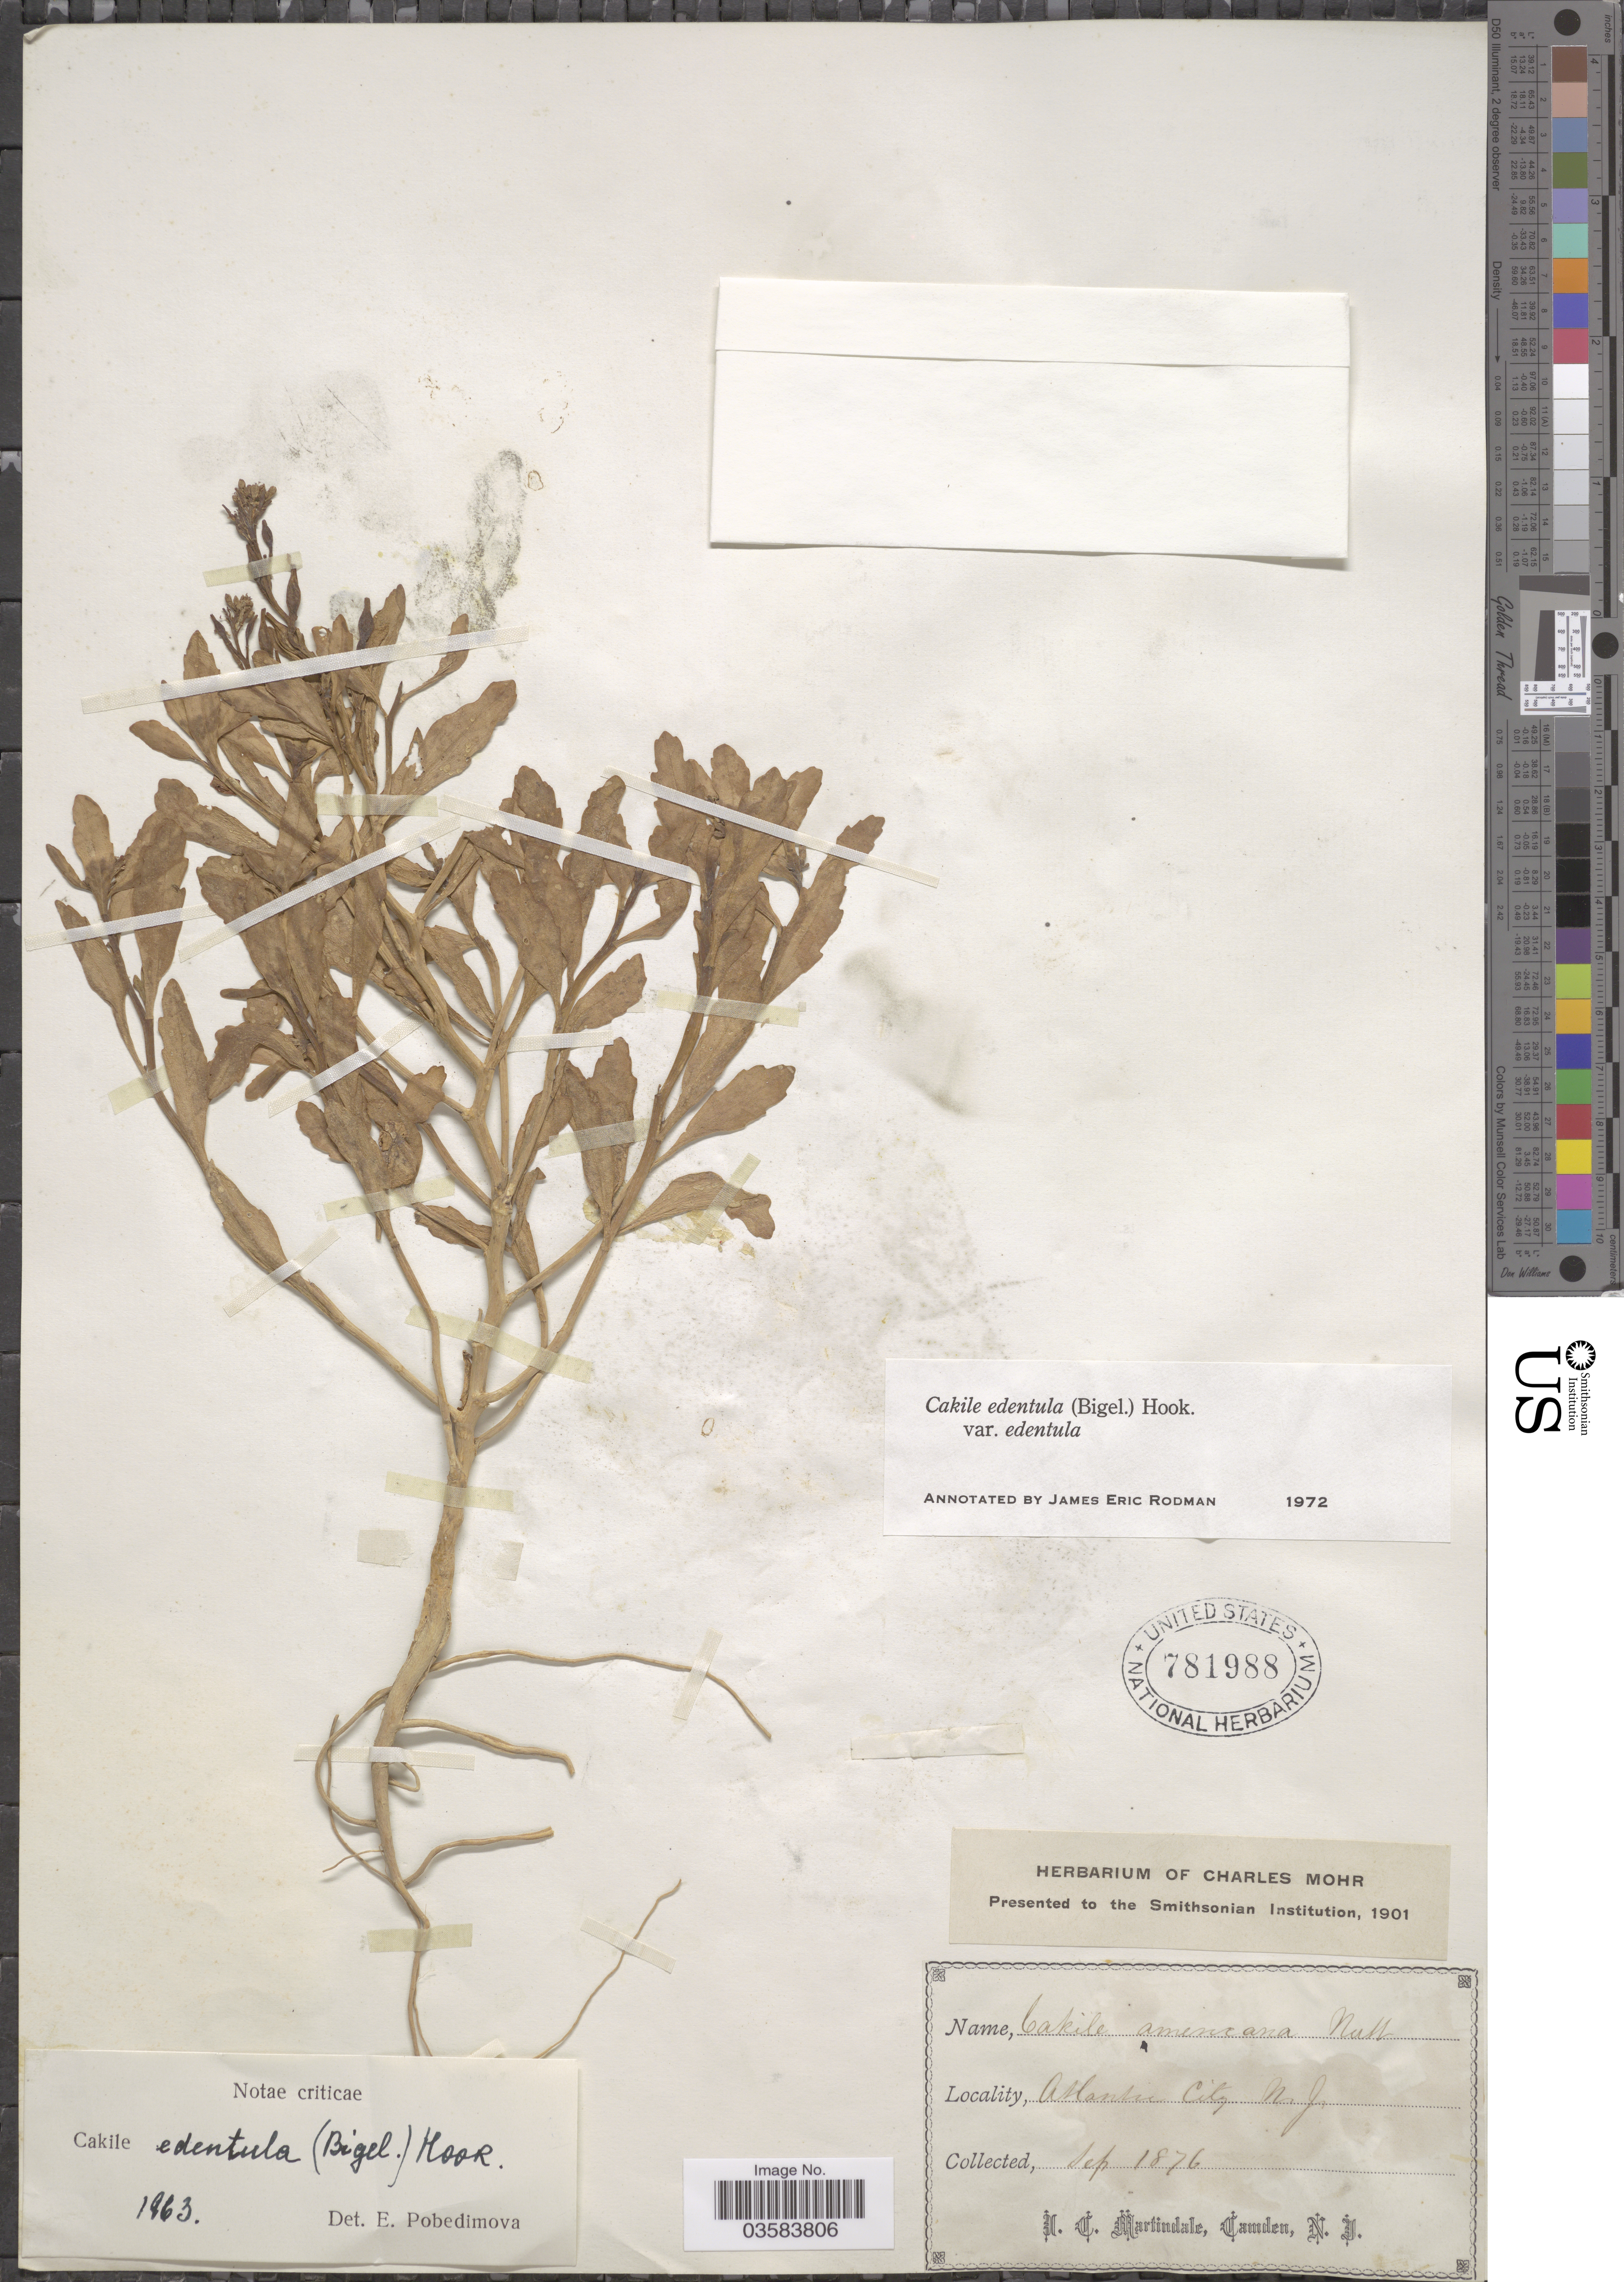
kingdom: Plantae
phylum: Tracheophyta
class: Magnoliopsida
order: Brassicales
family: Brassicaceae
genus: Cakile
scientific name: Cakile edentula var. edentula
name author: (Bigelow) Hook.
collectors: I. C. Martindale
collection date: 1876-09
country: United States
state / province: New Jersey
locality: Atlantic City, N.J.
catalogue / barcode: US 781988